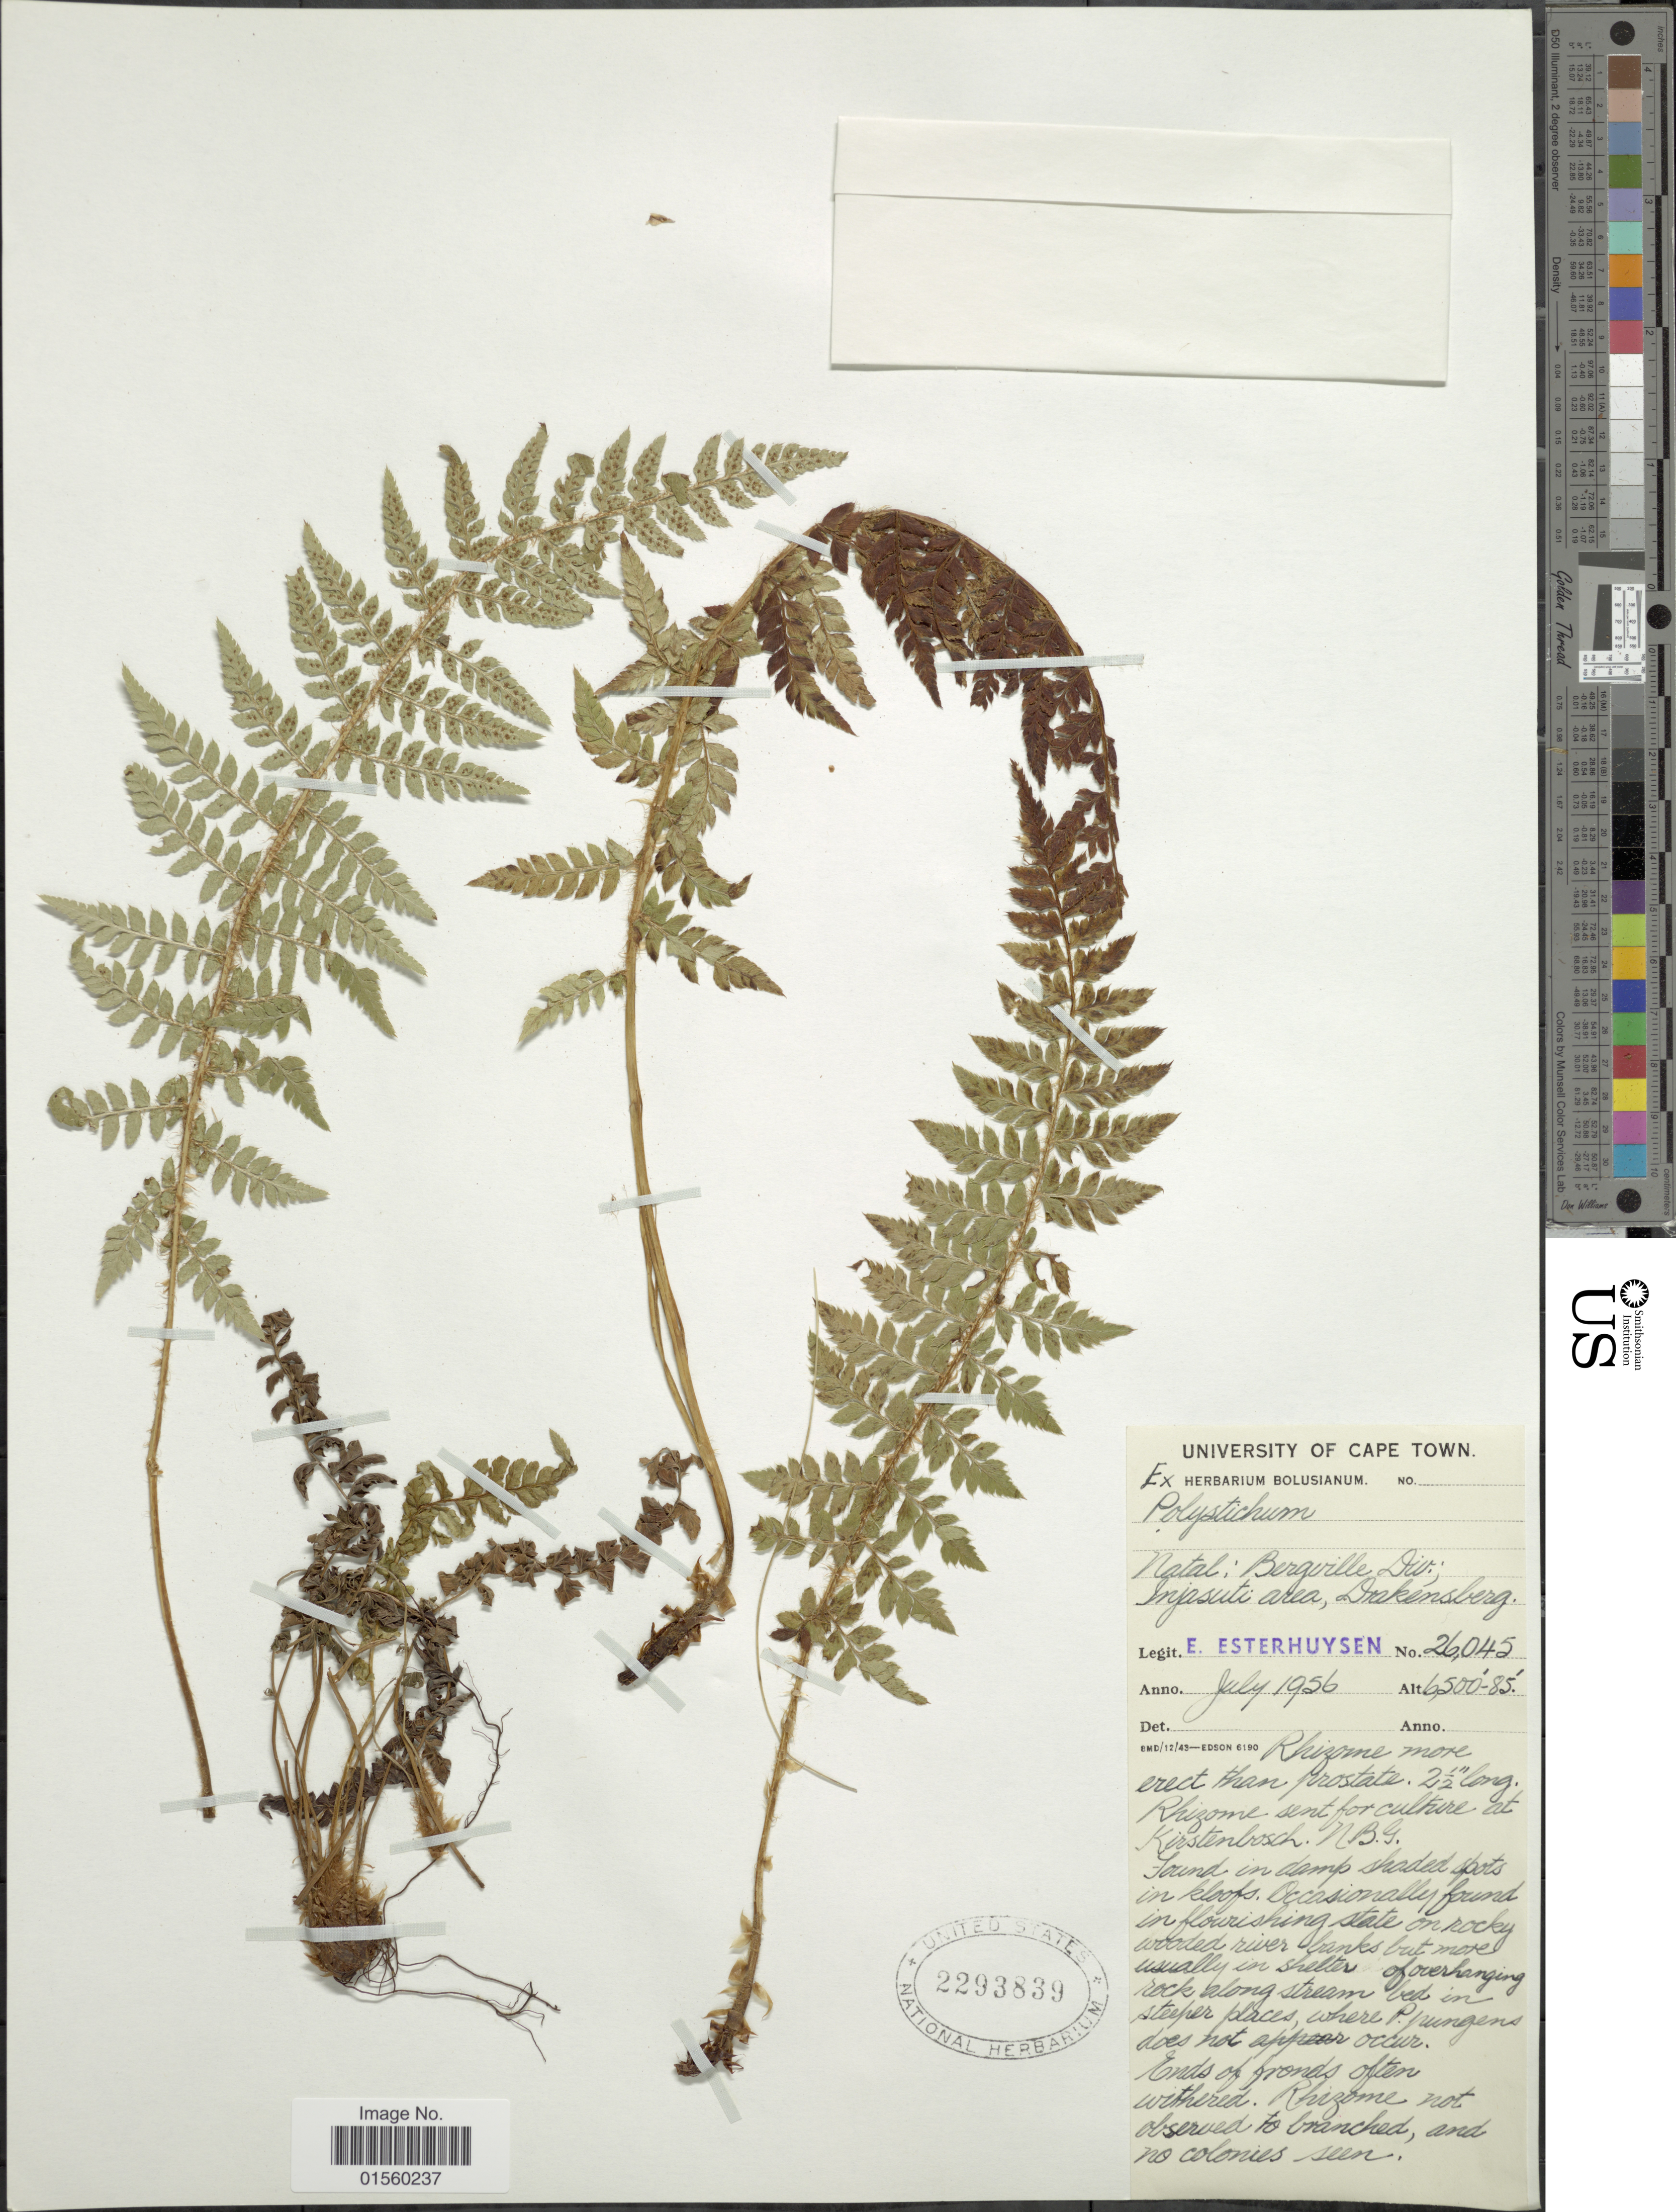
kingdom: Plantae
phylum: Tracheophyta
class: Polypodiopsida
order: Polypodiales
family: Dryopteridaceae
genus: Polystichum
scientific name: Polystichum sp.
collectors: E. E. Esterhuysen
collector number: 26045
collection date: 1956-07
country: South Africa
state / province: KwaZulu-Natal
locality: Bergville Div. Injasuti area, Drakensberg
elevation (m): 1981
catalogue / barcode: US 2293839